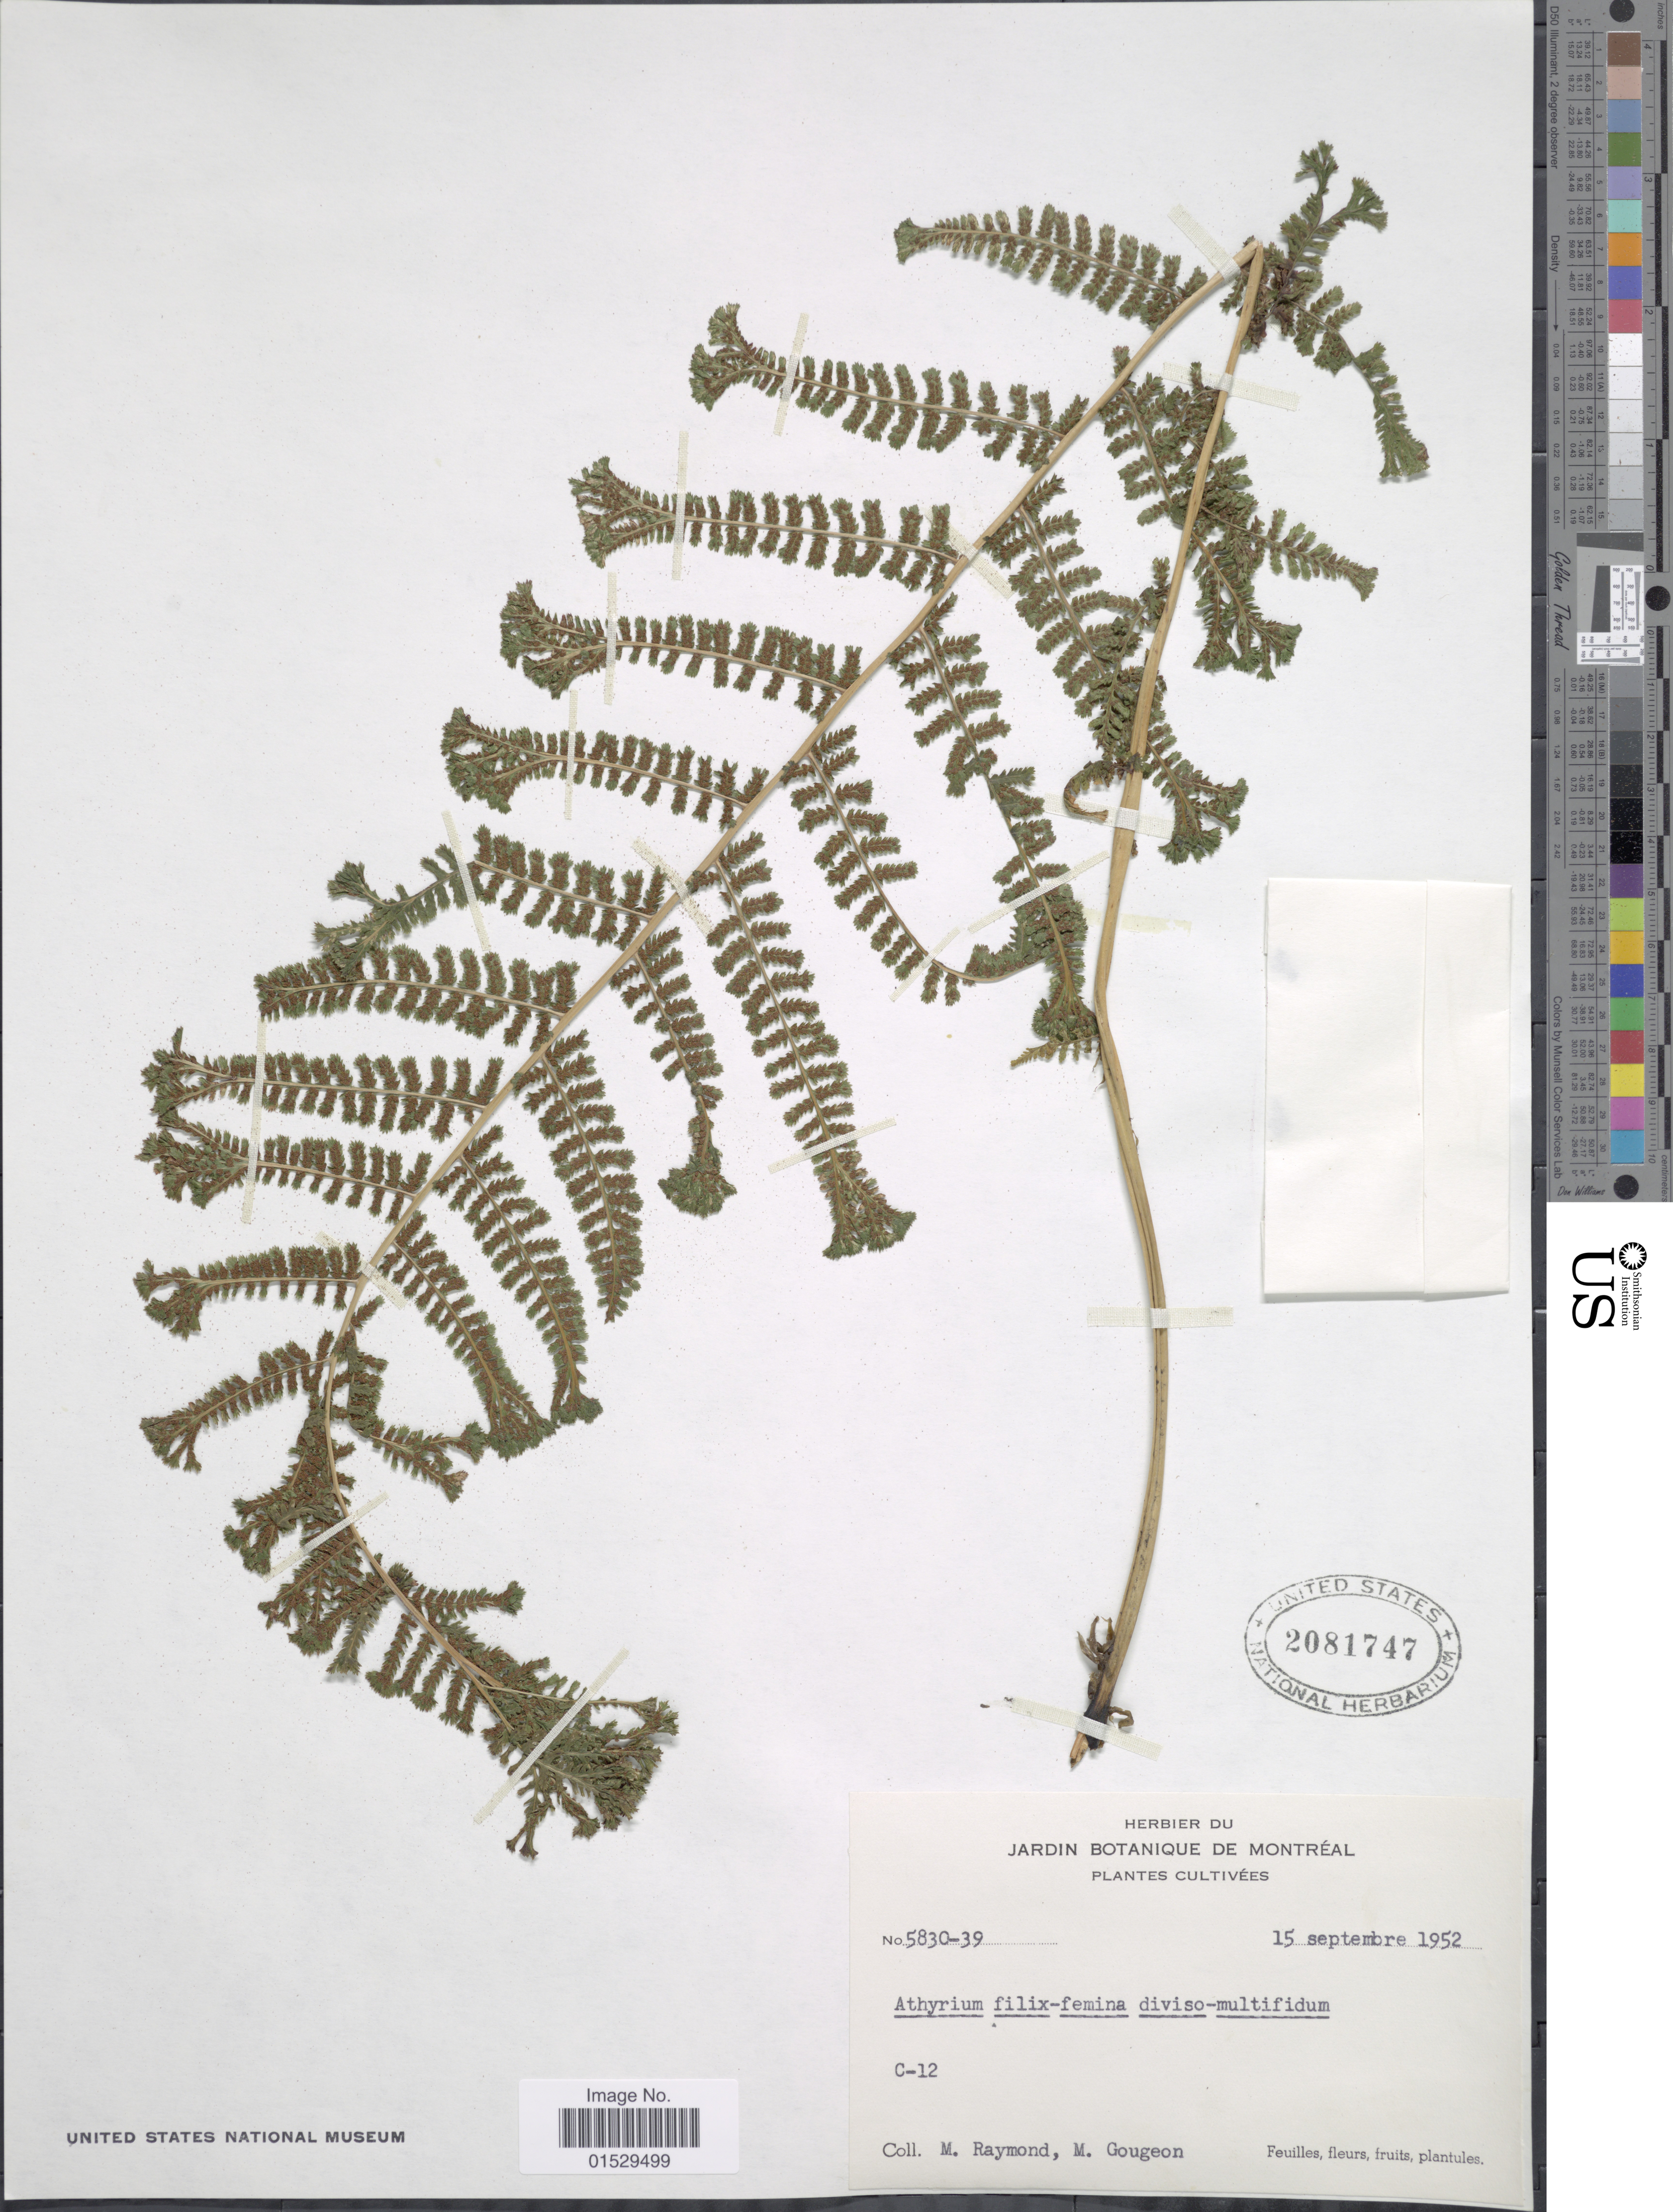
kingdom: Plantae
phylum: Tracheophyta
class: Polypodiopsida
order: Polypodiales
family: Athyriaceae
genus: Athyrium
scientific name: Athyrium filix-femina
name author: (L.) Roth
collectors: M. Raymond & M. Gougeon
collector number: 5830-39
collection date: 1952-09-15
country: Canada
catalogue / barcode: US 2081747